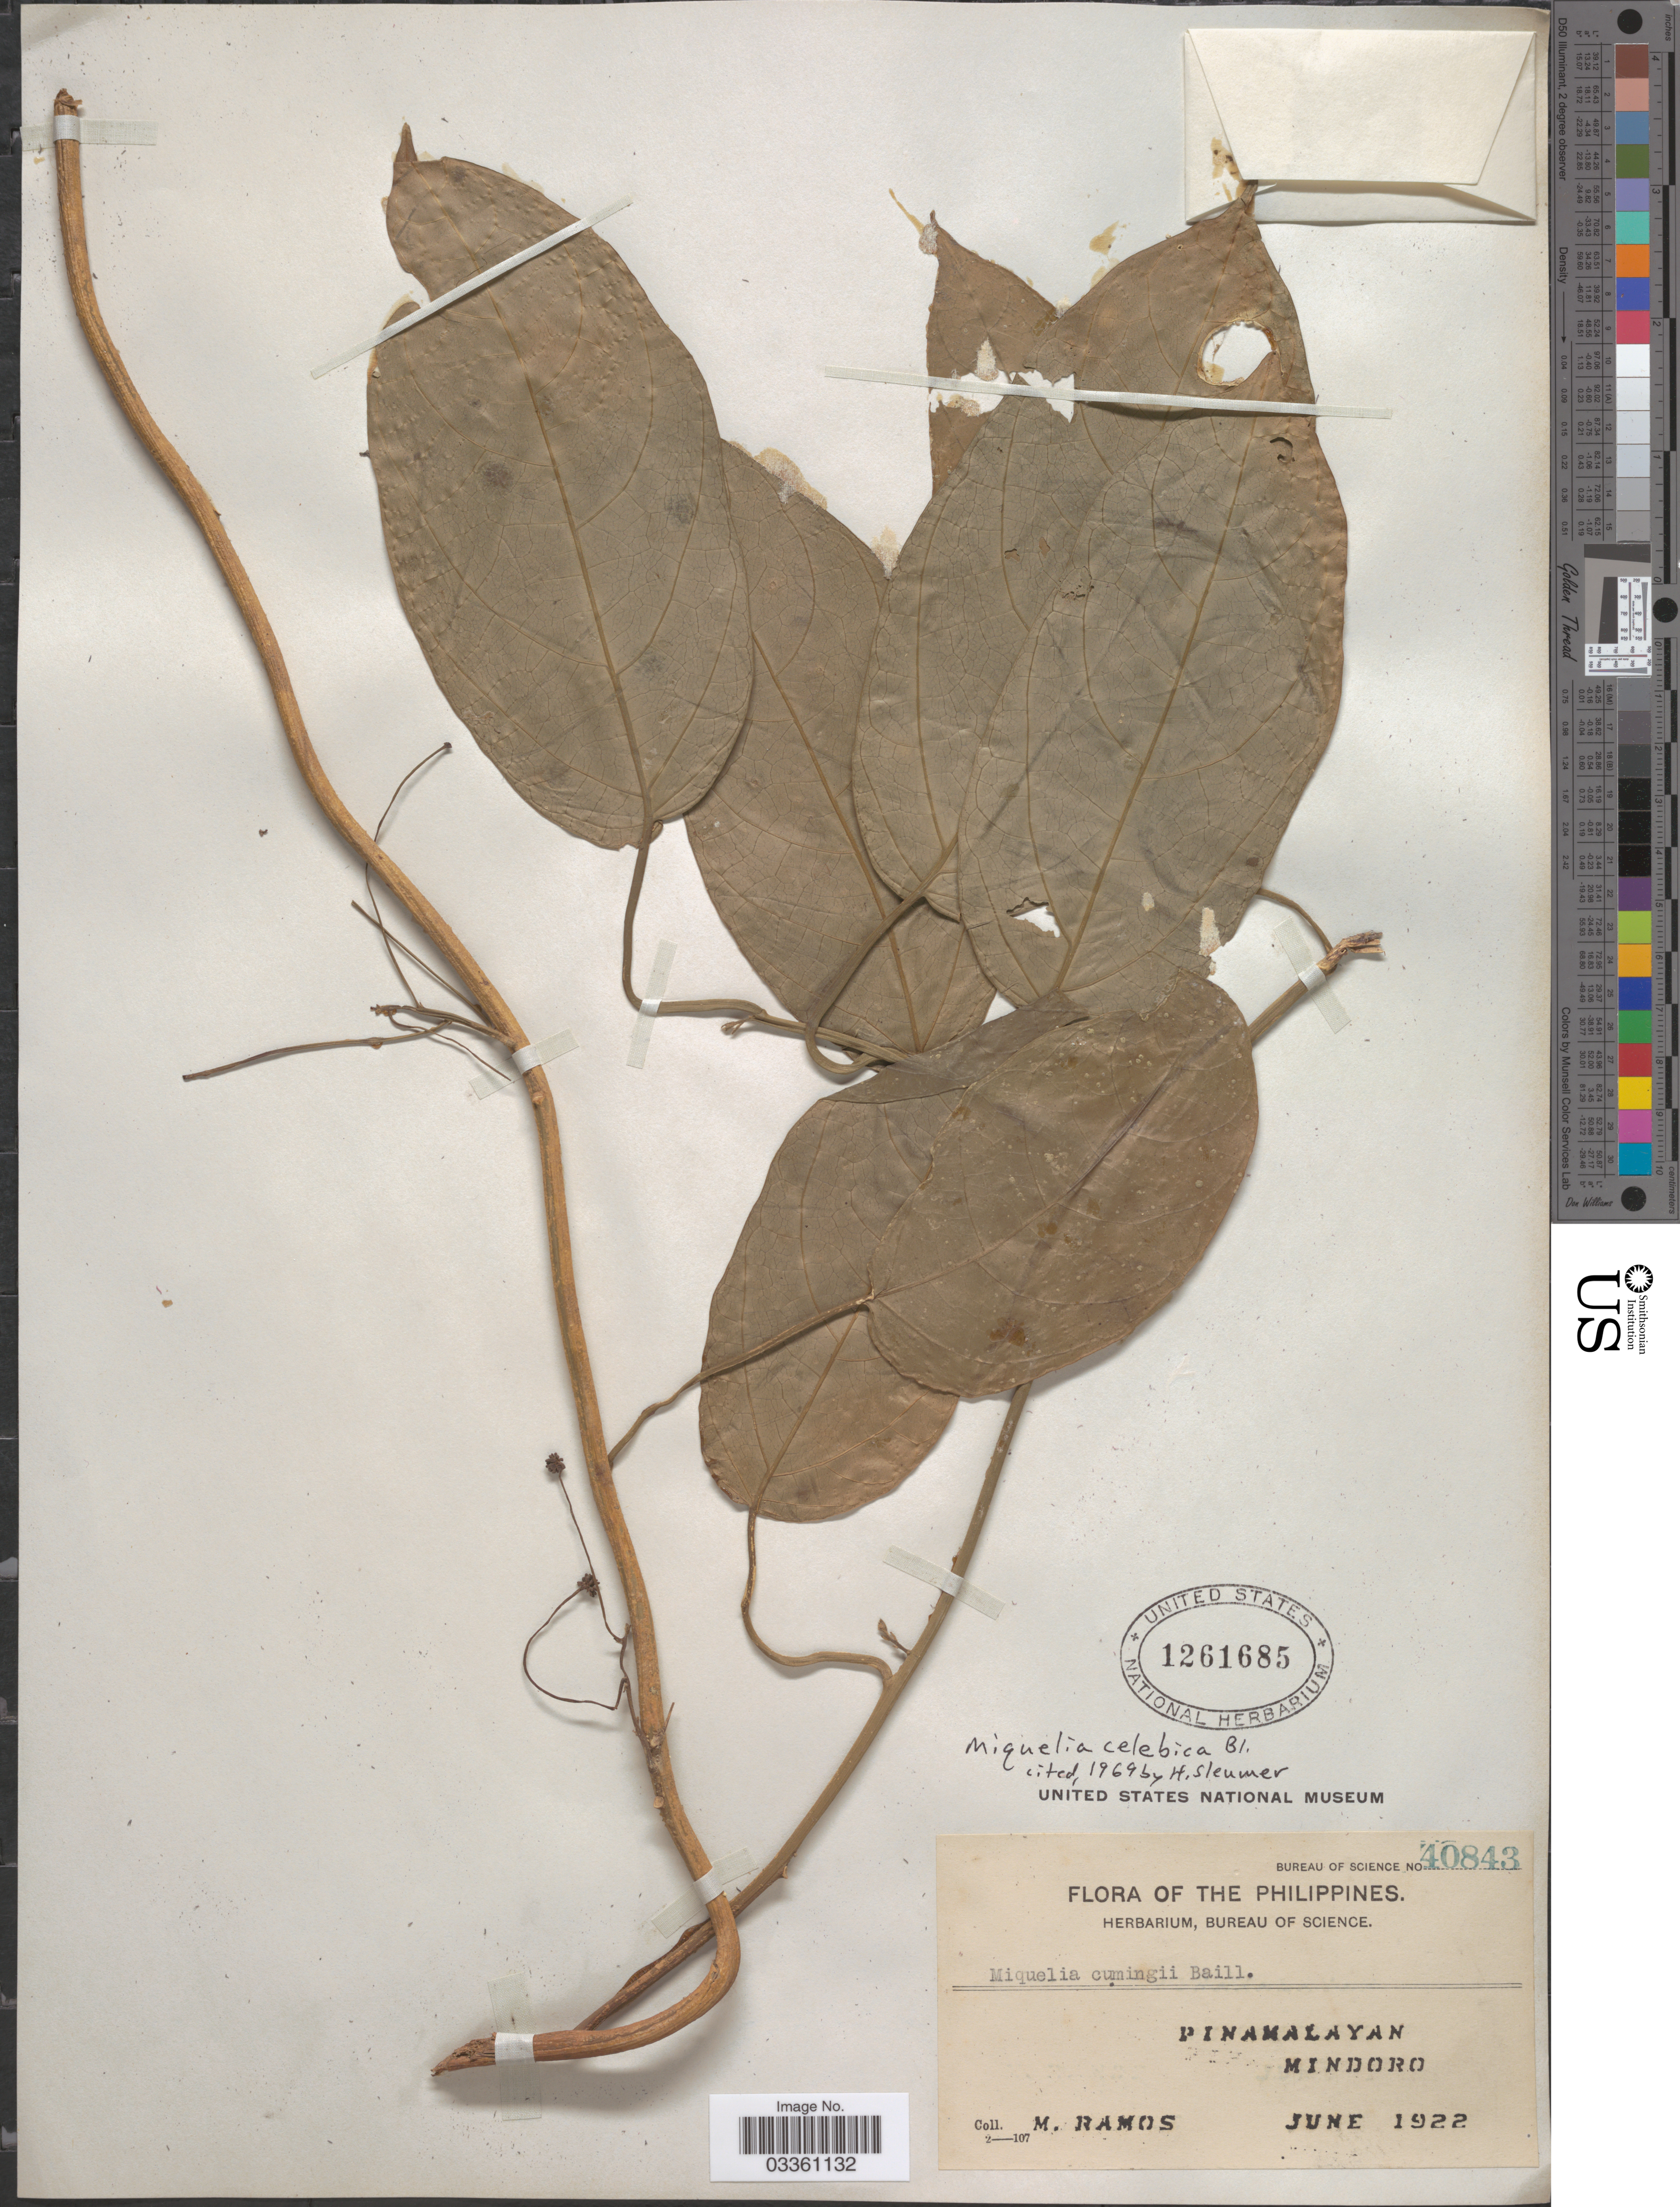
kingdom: Plantae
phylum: Tracheophyta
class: Magnoliopsida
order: Icacinales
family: Icacinaceae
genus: Miquelia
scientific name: Miquelia celebica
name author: Blume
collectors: M. Ramos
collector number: Bureau of Science 40843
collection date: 1922-06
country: Philippines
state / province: Mimaropa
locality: Pinamalayan. Mindoro.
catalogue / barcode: US 1261685